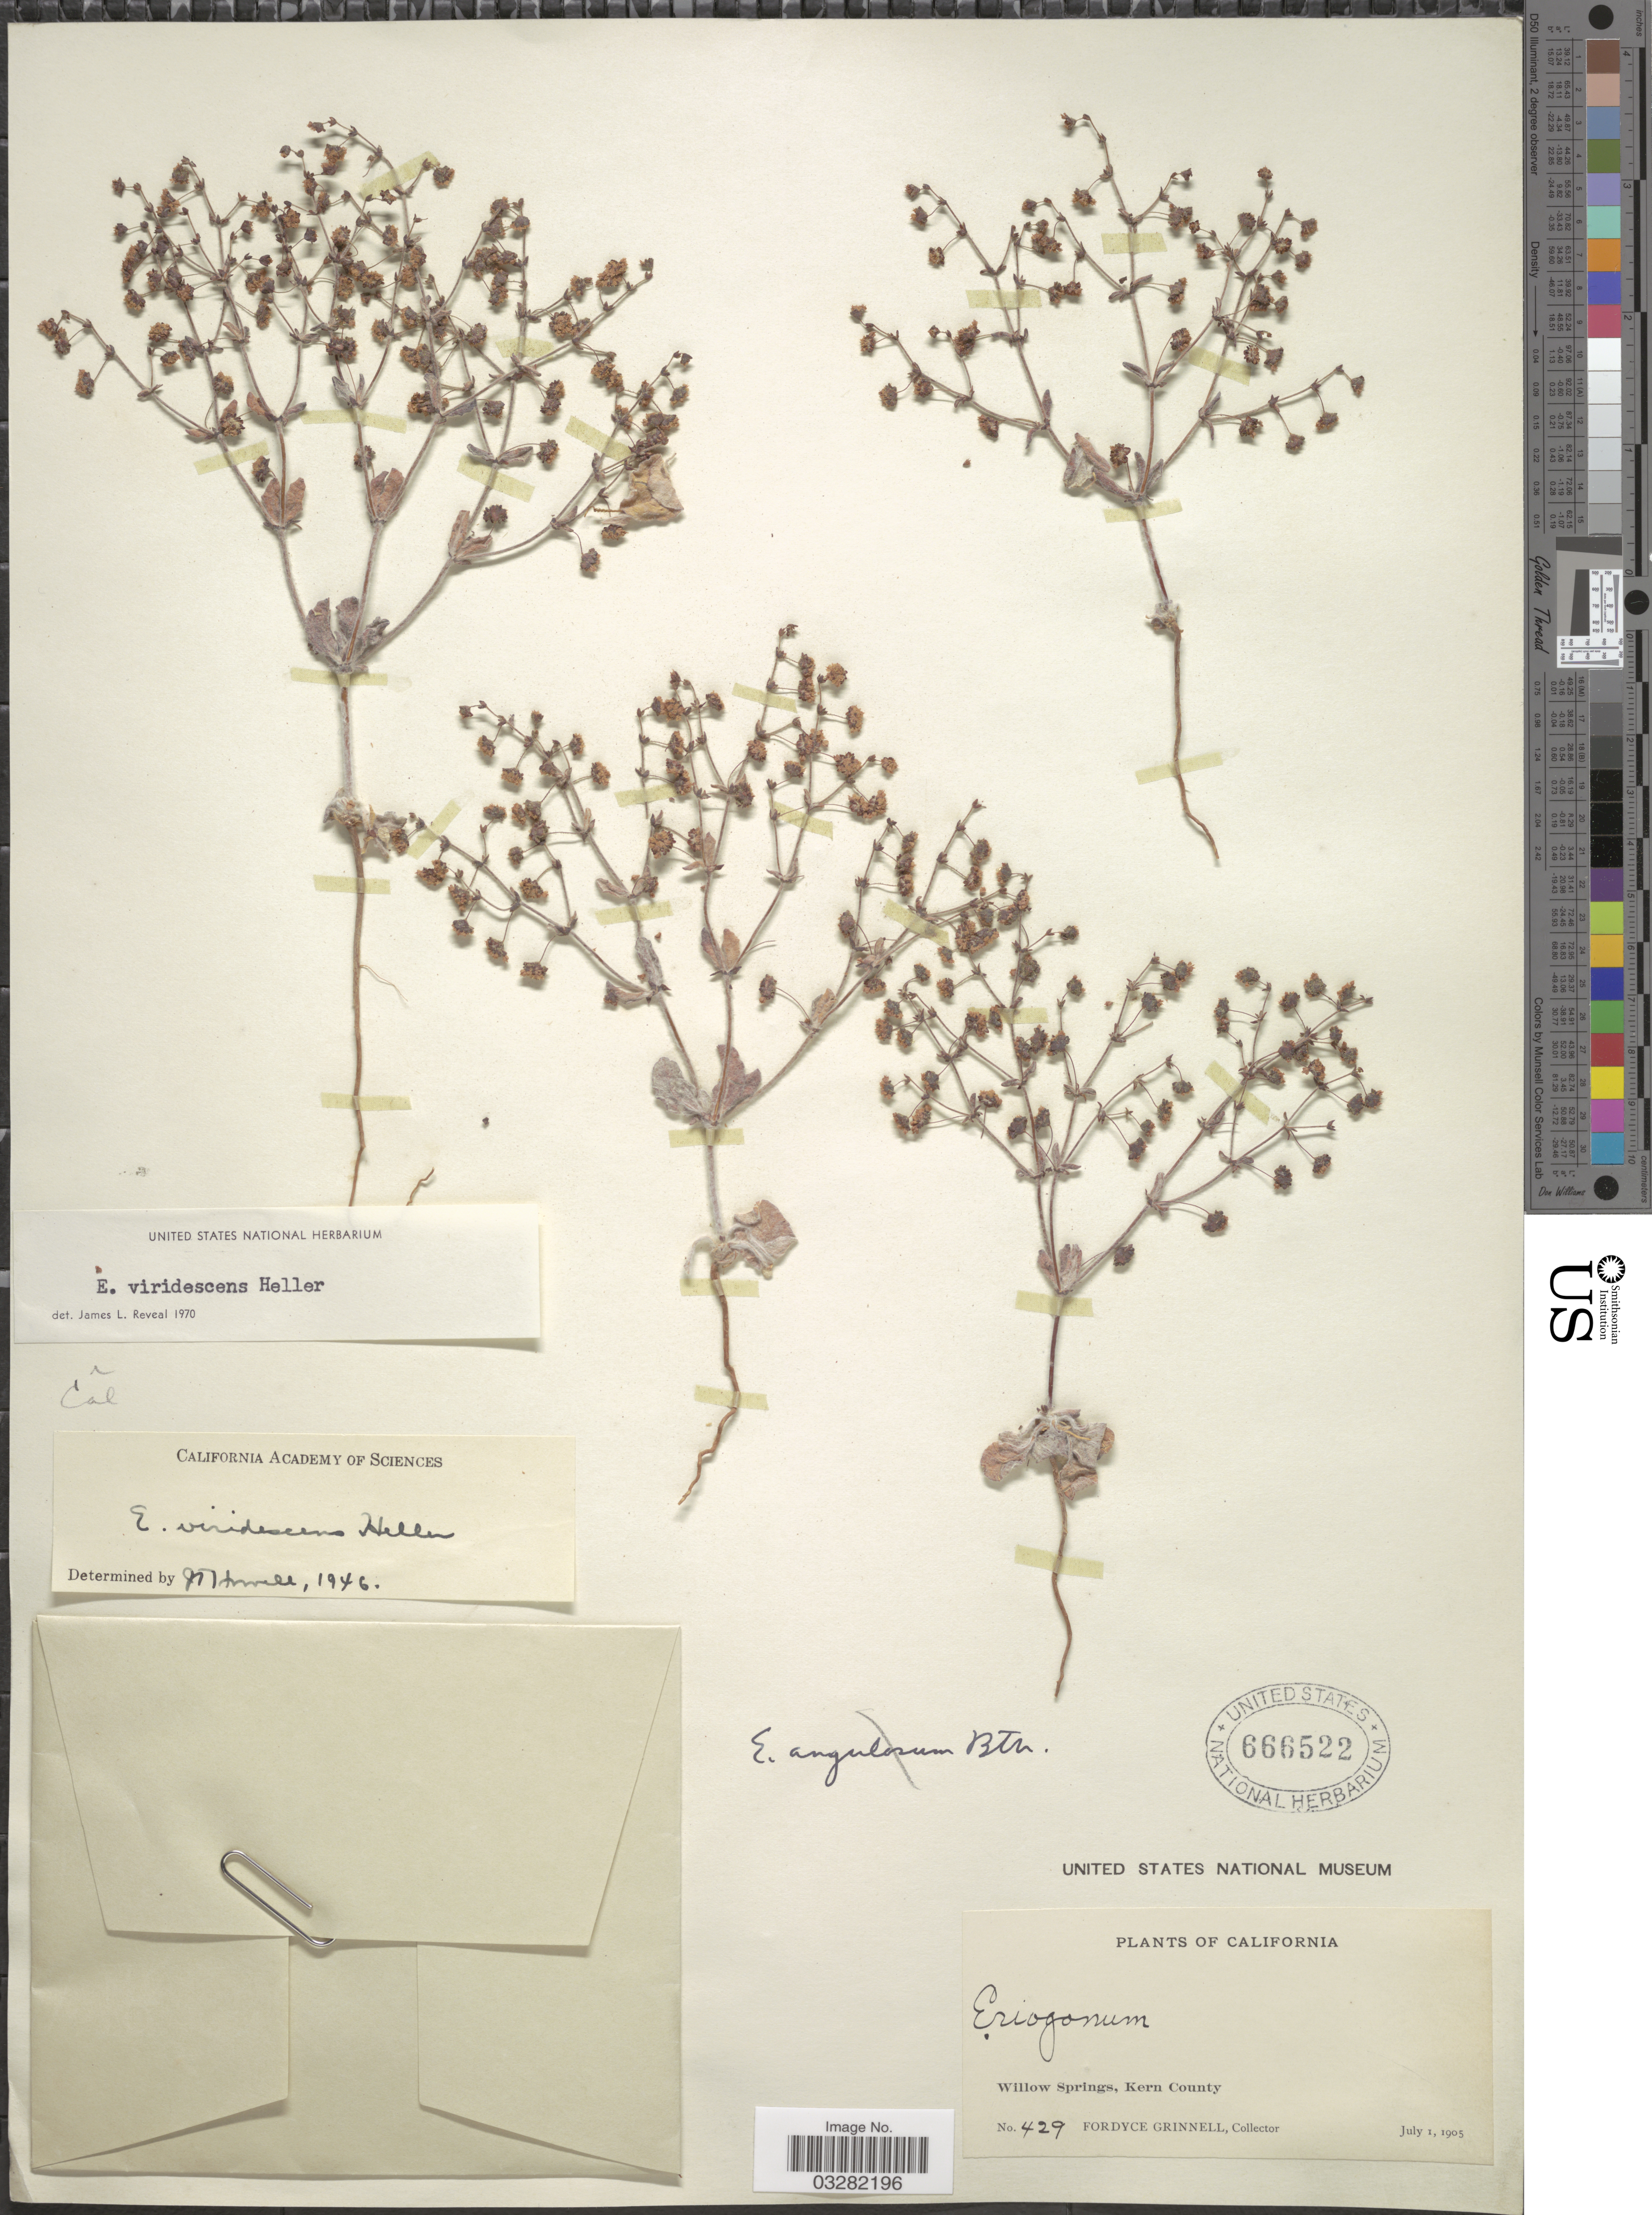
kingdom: Plantae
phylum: Tracheophyta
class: Magnoliopsida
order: Caryophyllales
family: Polygonaceae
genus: Eriogonum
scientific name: Eriogonum viridescens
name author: A. Heller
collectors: F. Grinnell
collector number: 429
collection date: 1905-07-01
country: United States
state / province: California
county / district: Kern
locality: Willow Springs, Kern County.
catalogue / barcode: US 666522